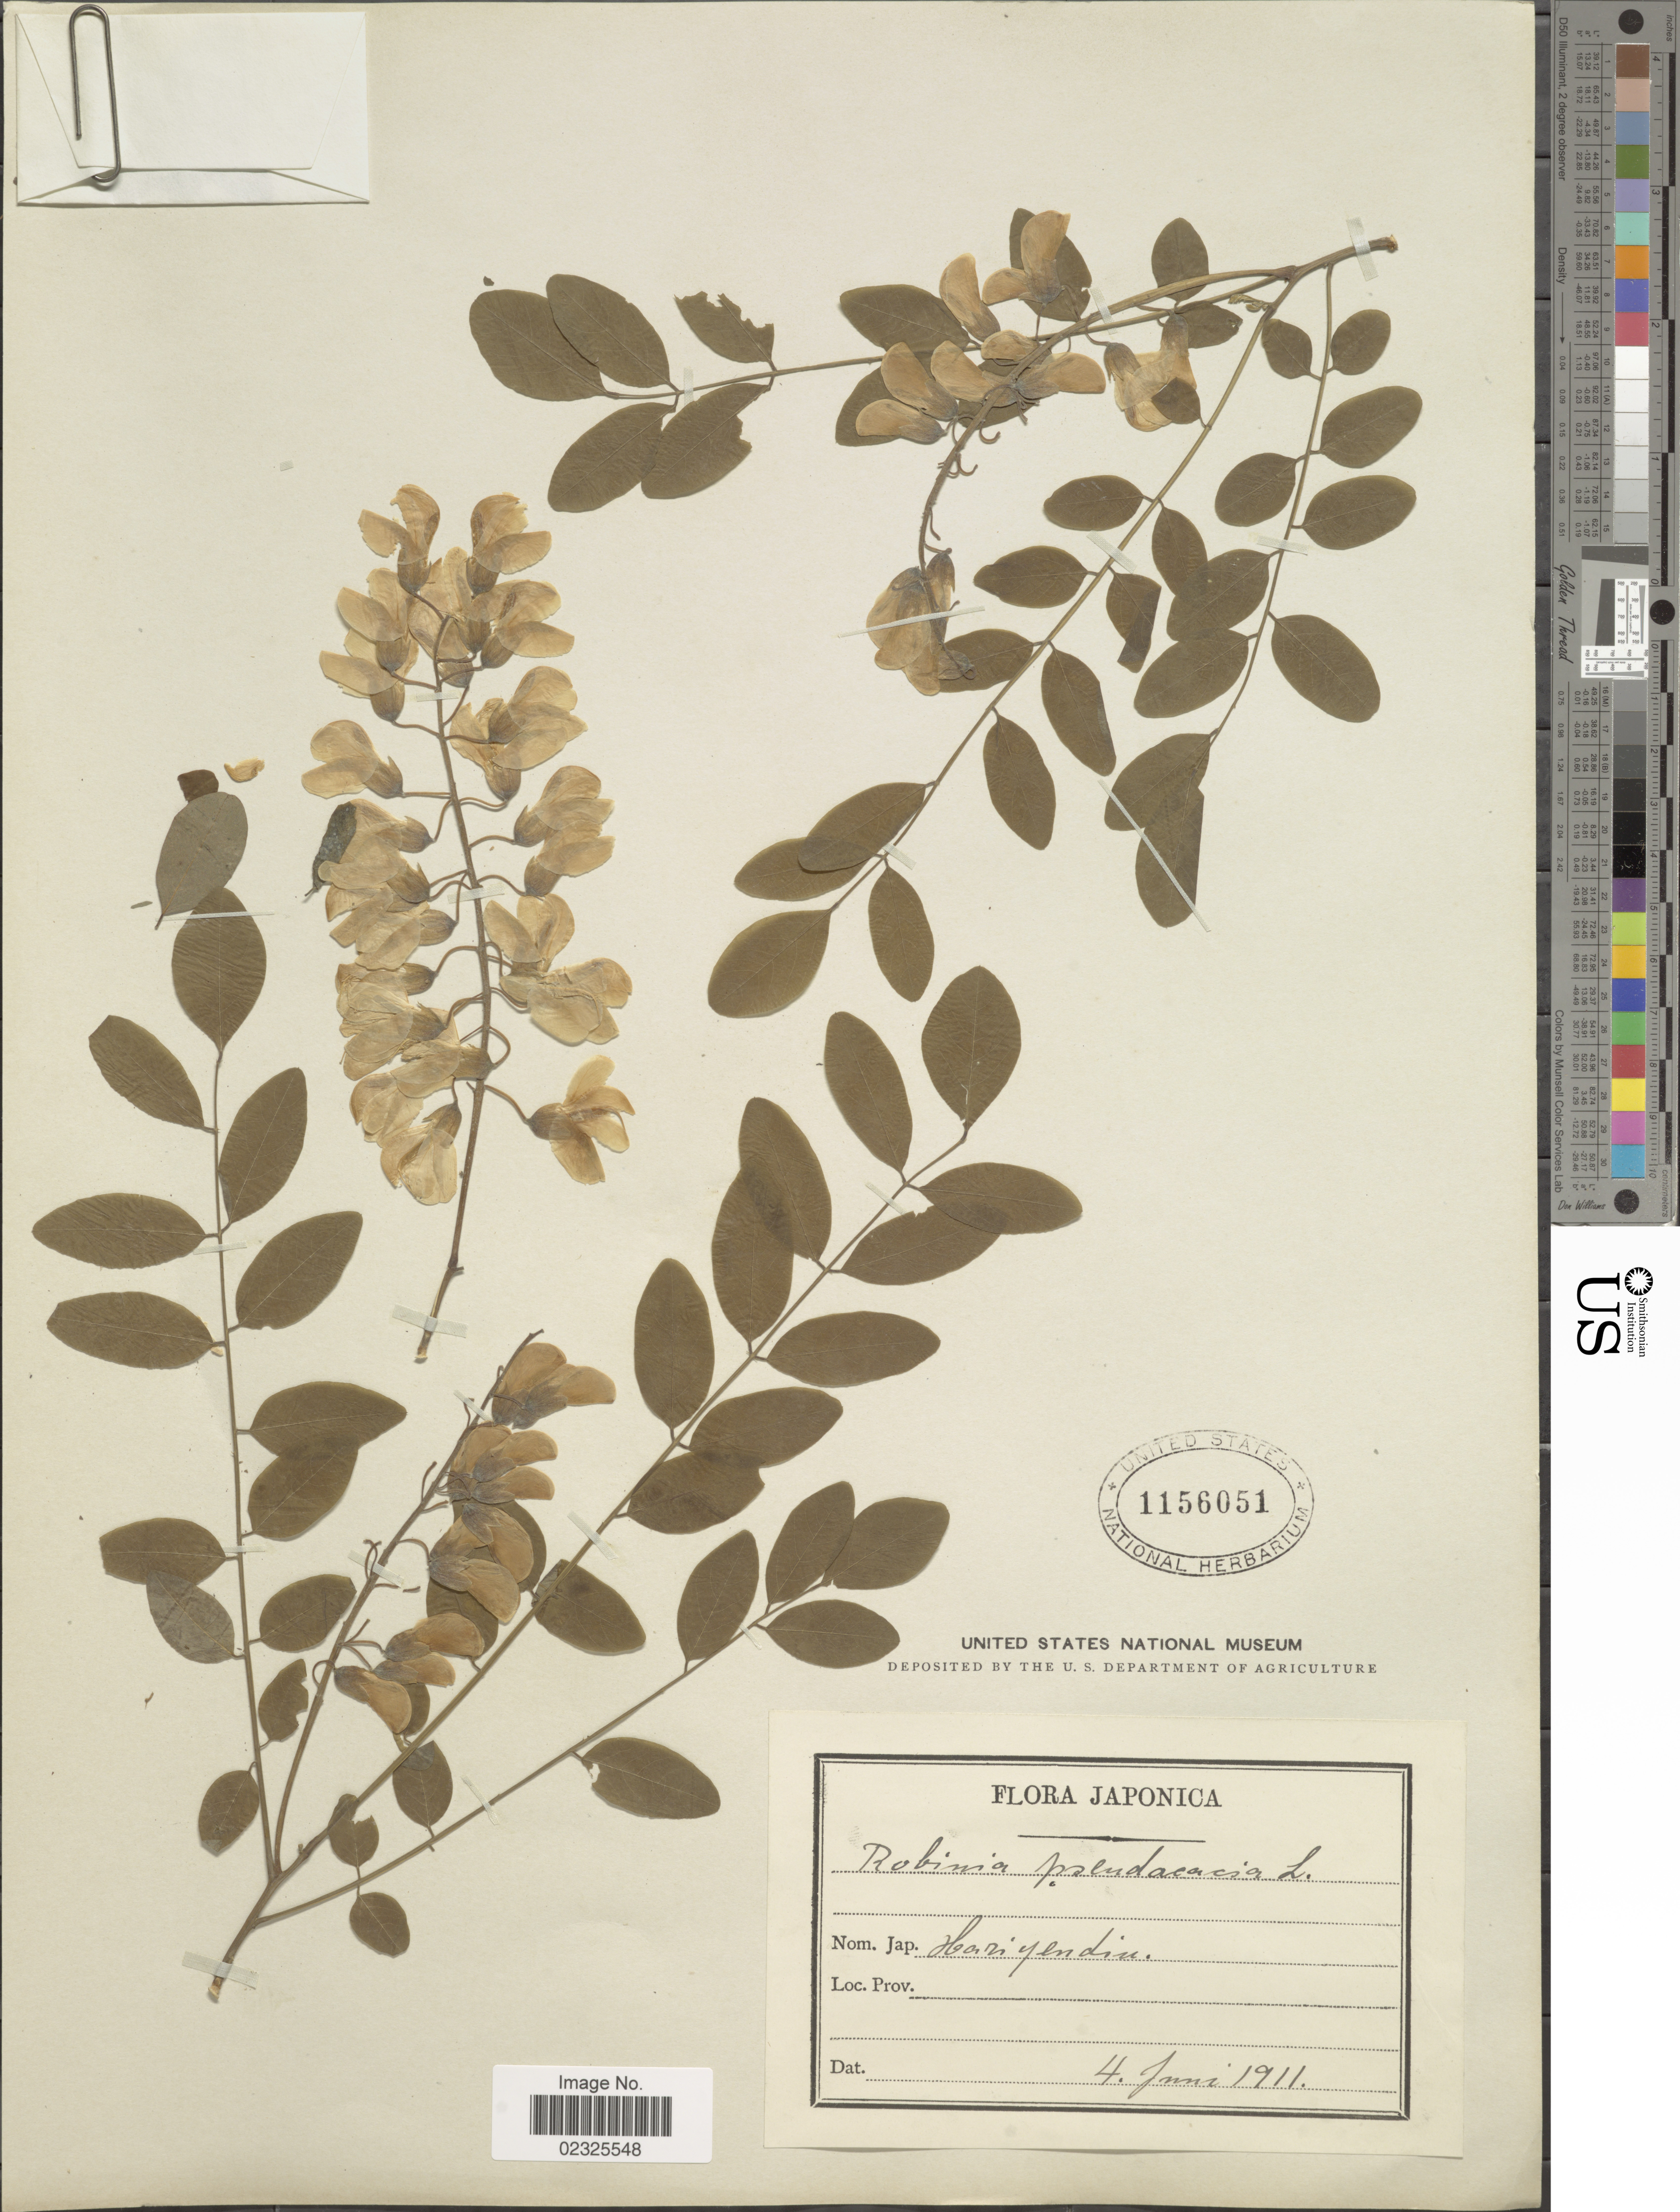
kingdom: Plantae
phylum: Tracheophyta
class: Magnoliopsida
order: Fabales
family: Fabaceae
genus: Robinia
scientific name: Robinia pseudoacacia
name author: L.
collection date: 1911-06-04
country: Japan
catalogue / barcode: US 1156051